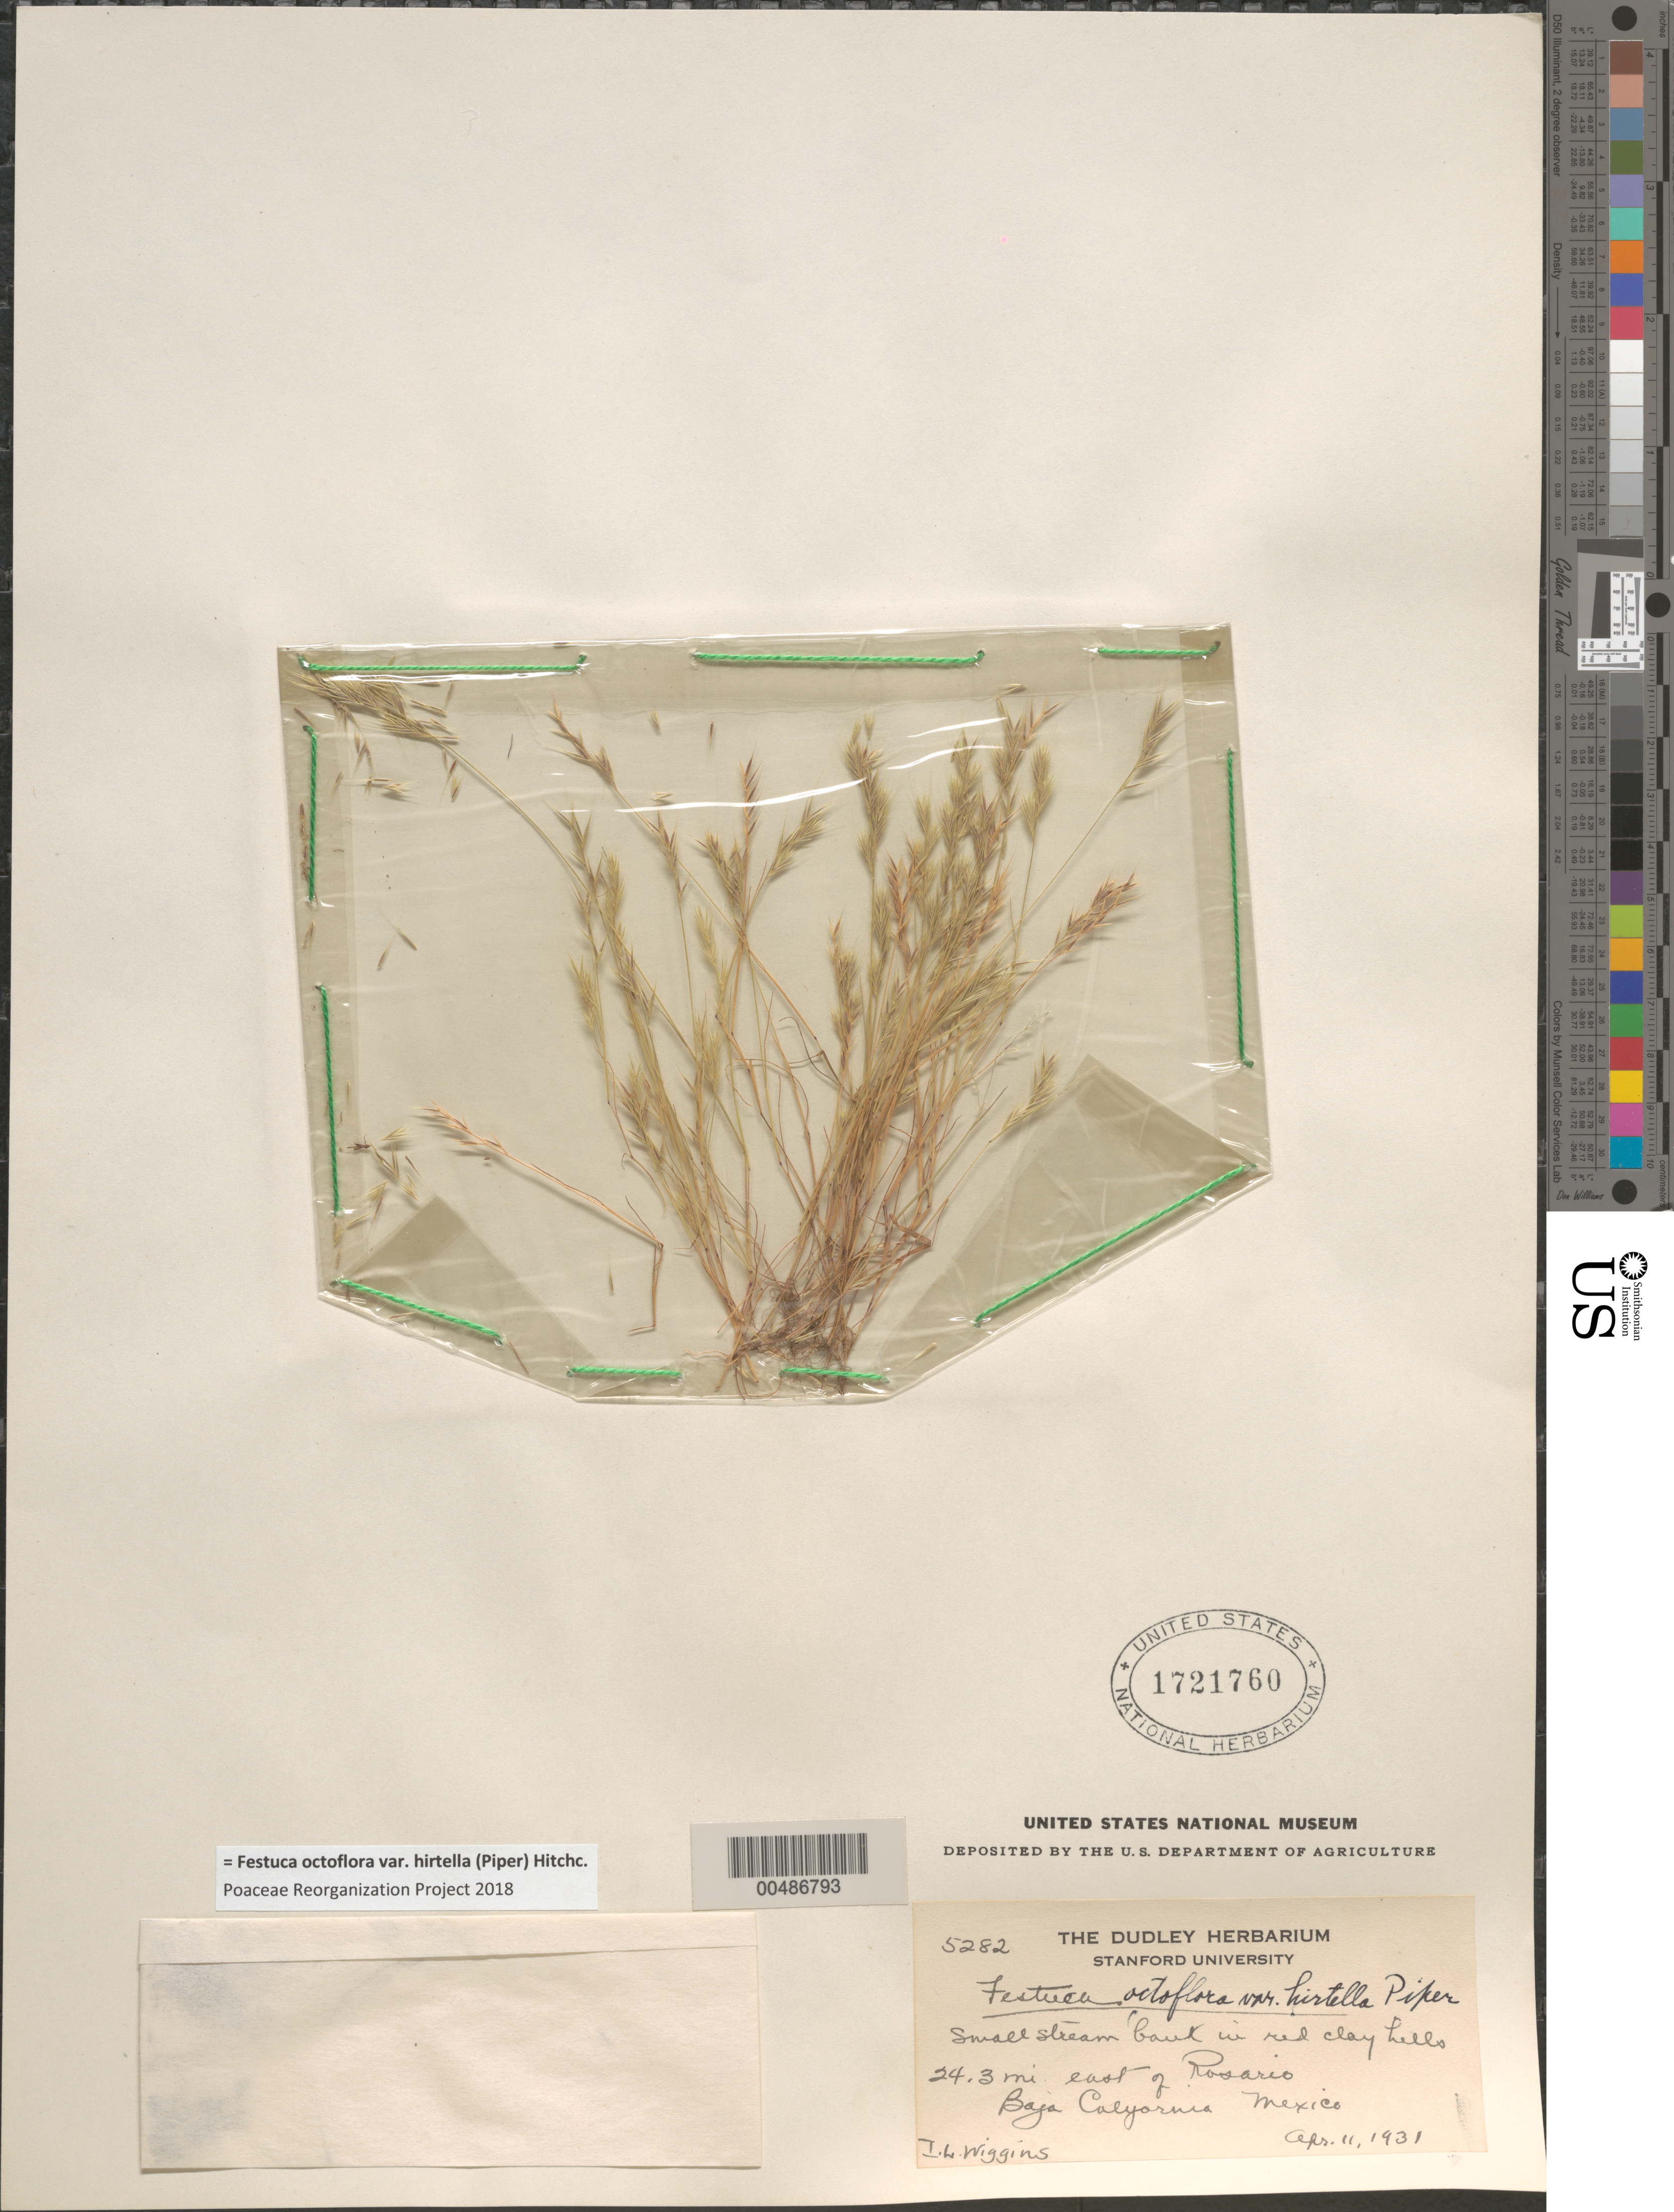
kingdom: Plantae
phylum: Tracheophyta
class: Liliopsida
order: Poales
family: Poaceae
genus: Festuca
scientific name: Festuca octoflora var. hirtella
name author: Piper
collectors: I. L. Wiggins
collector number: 5282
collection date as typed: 11 Apr 1931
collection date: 1931-04-11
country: Mexico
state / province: Baja California Norte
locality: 24.3 mi E of Rosario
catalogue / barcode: US 1721760